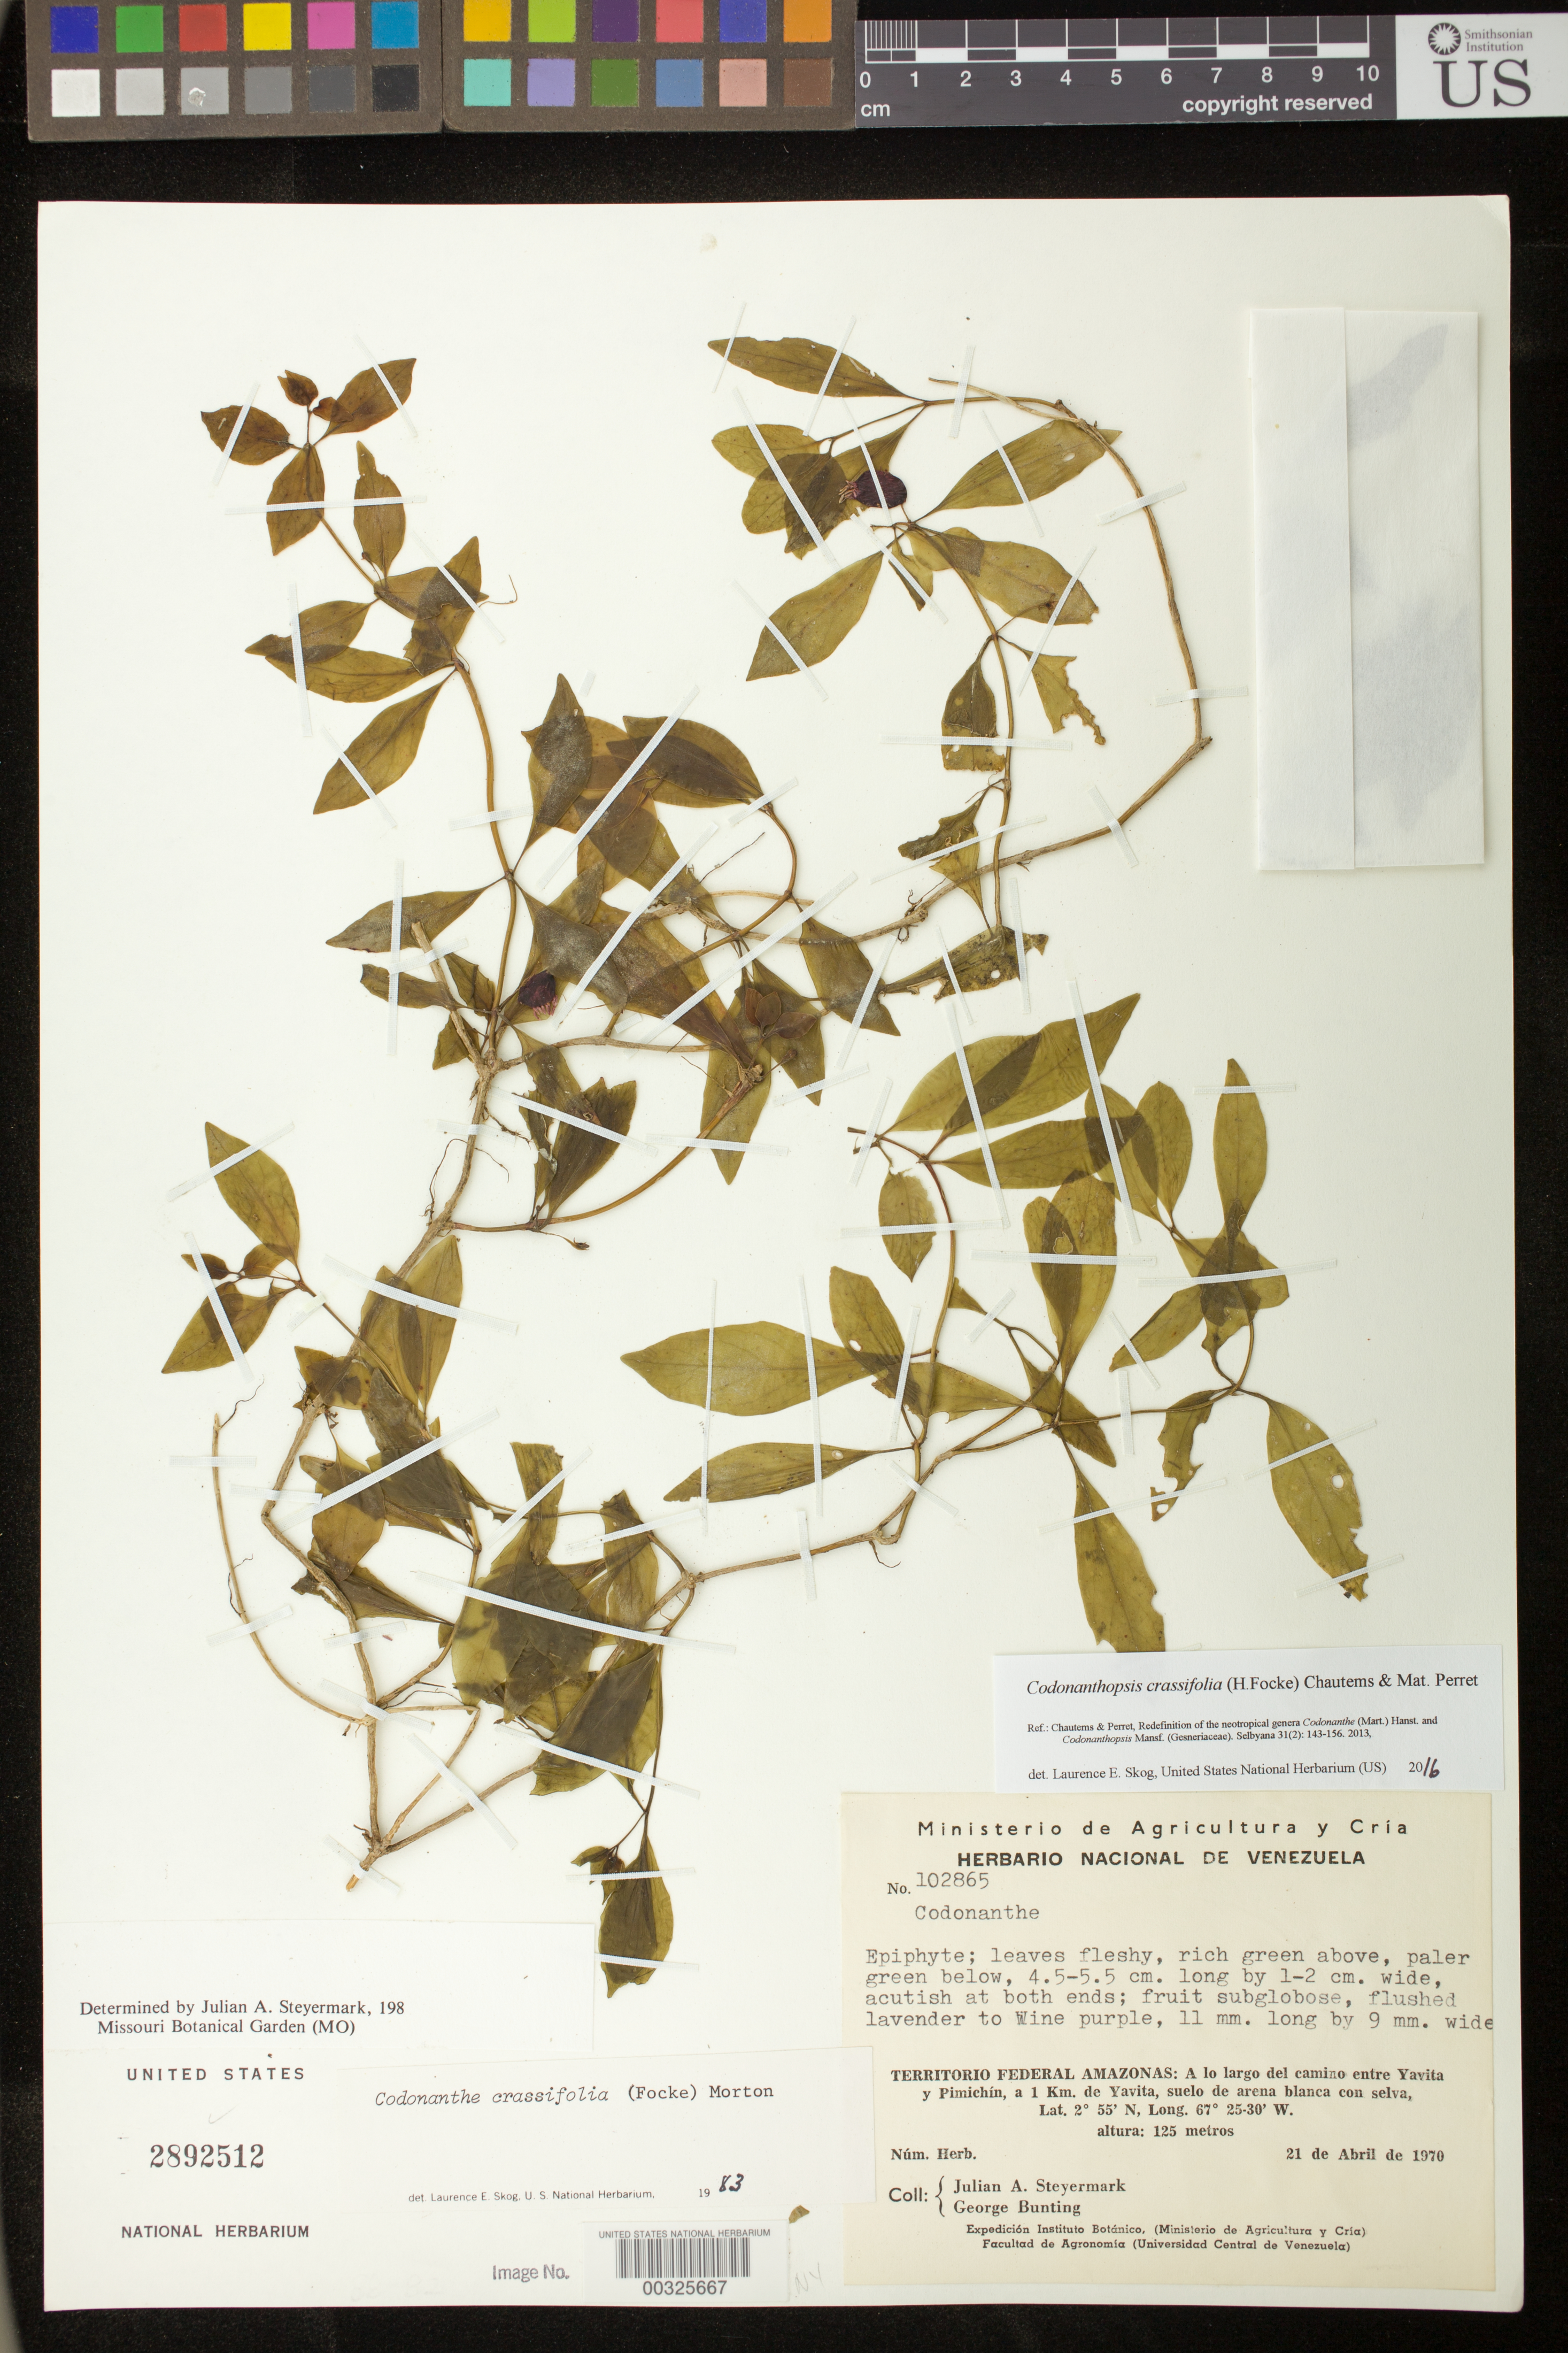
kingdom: Plantae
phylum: Tracheophyta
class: Magnoliopsida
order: Lamiales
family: Gesneriaceae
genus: Codonanthopsis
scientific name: Codonanthopsis crassifolia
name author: (H. Focke) Chautems & Mat.Perret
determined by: Skog, Laurence E.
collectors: J. Steyermark & G. S. Bunting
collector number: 102865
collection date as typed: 21 Apr 1970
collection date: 1970-04-21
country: Venezuela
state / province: Amazonas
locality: Along the road between Yavita and Pimichin, 1 km from Yavita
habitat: suelo de arena blanca con selva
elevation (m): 125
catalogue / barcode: US 2892512